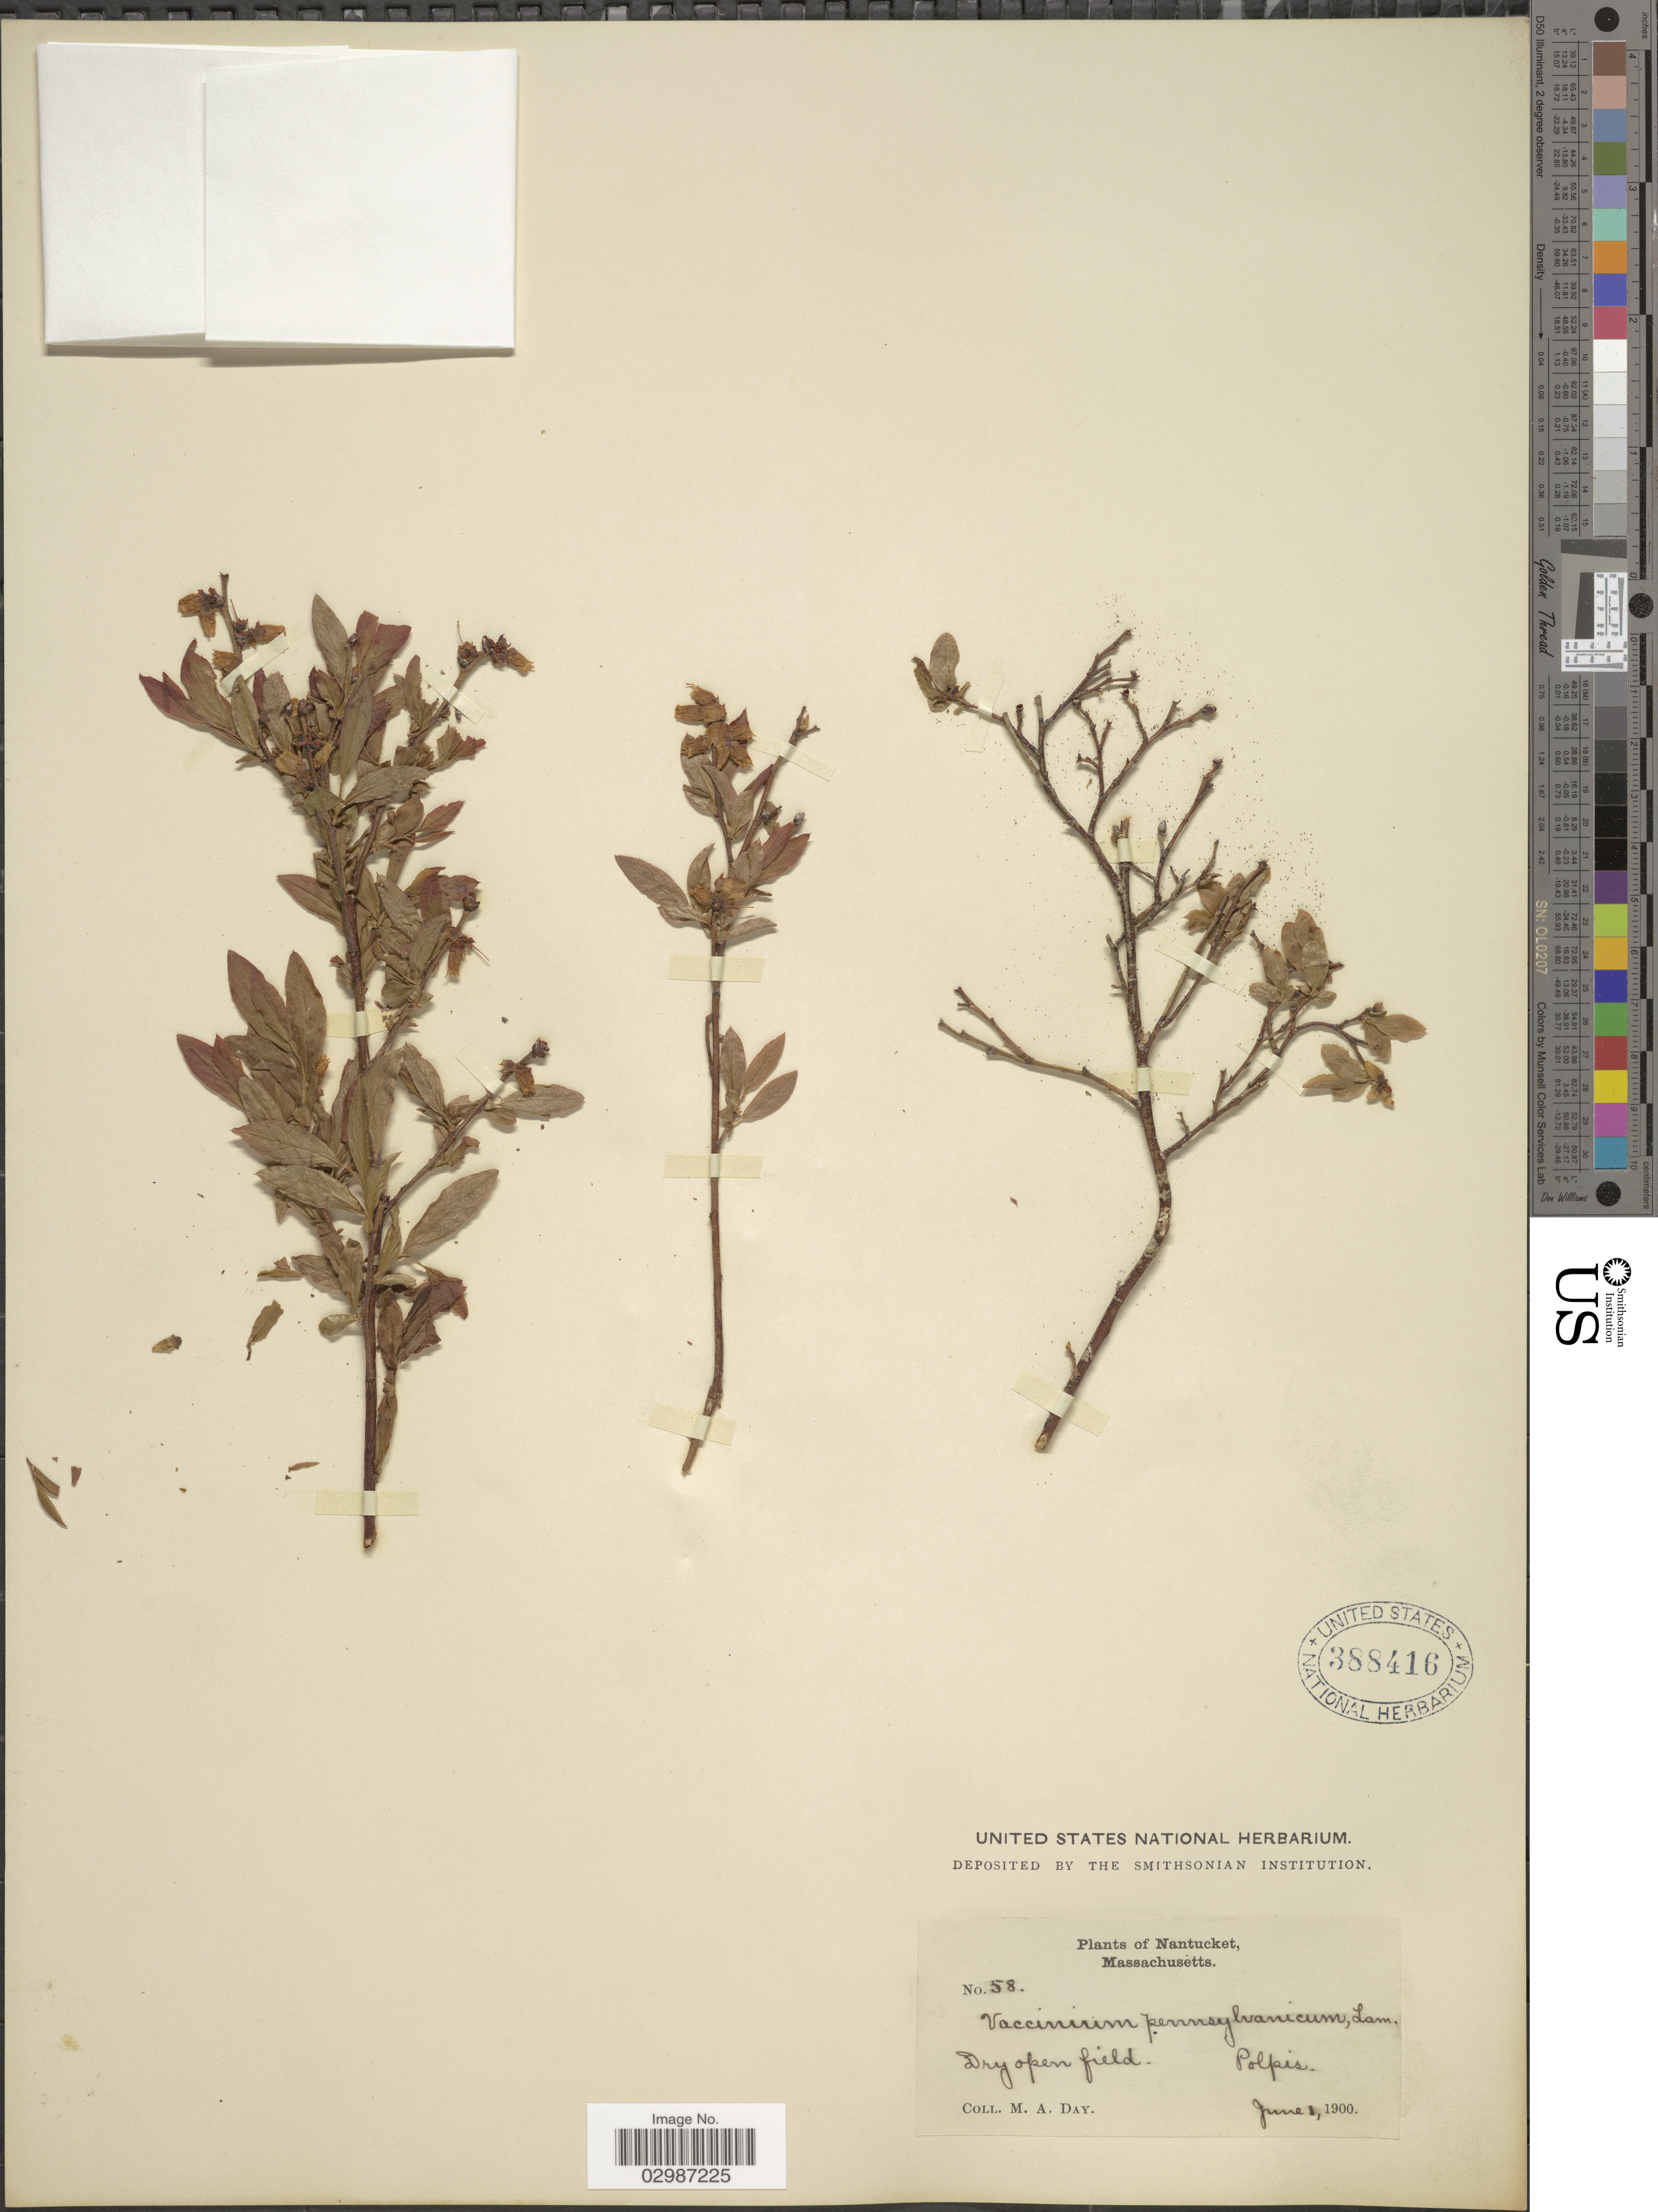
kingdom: Plantae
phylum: Tracheophyta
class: Magnoliopsida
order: Ericales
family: Ericaceae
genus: Vaccinium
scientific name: Vaccinium angustifolium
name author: Aiton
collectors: M. Day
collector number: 58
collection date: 1900-06-01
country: United States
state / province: Massachusetts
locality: Nantucket, Polpis.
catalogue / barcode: US 388416